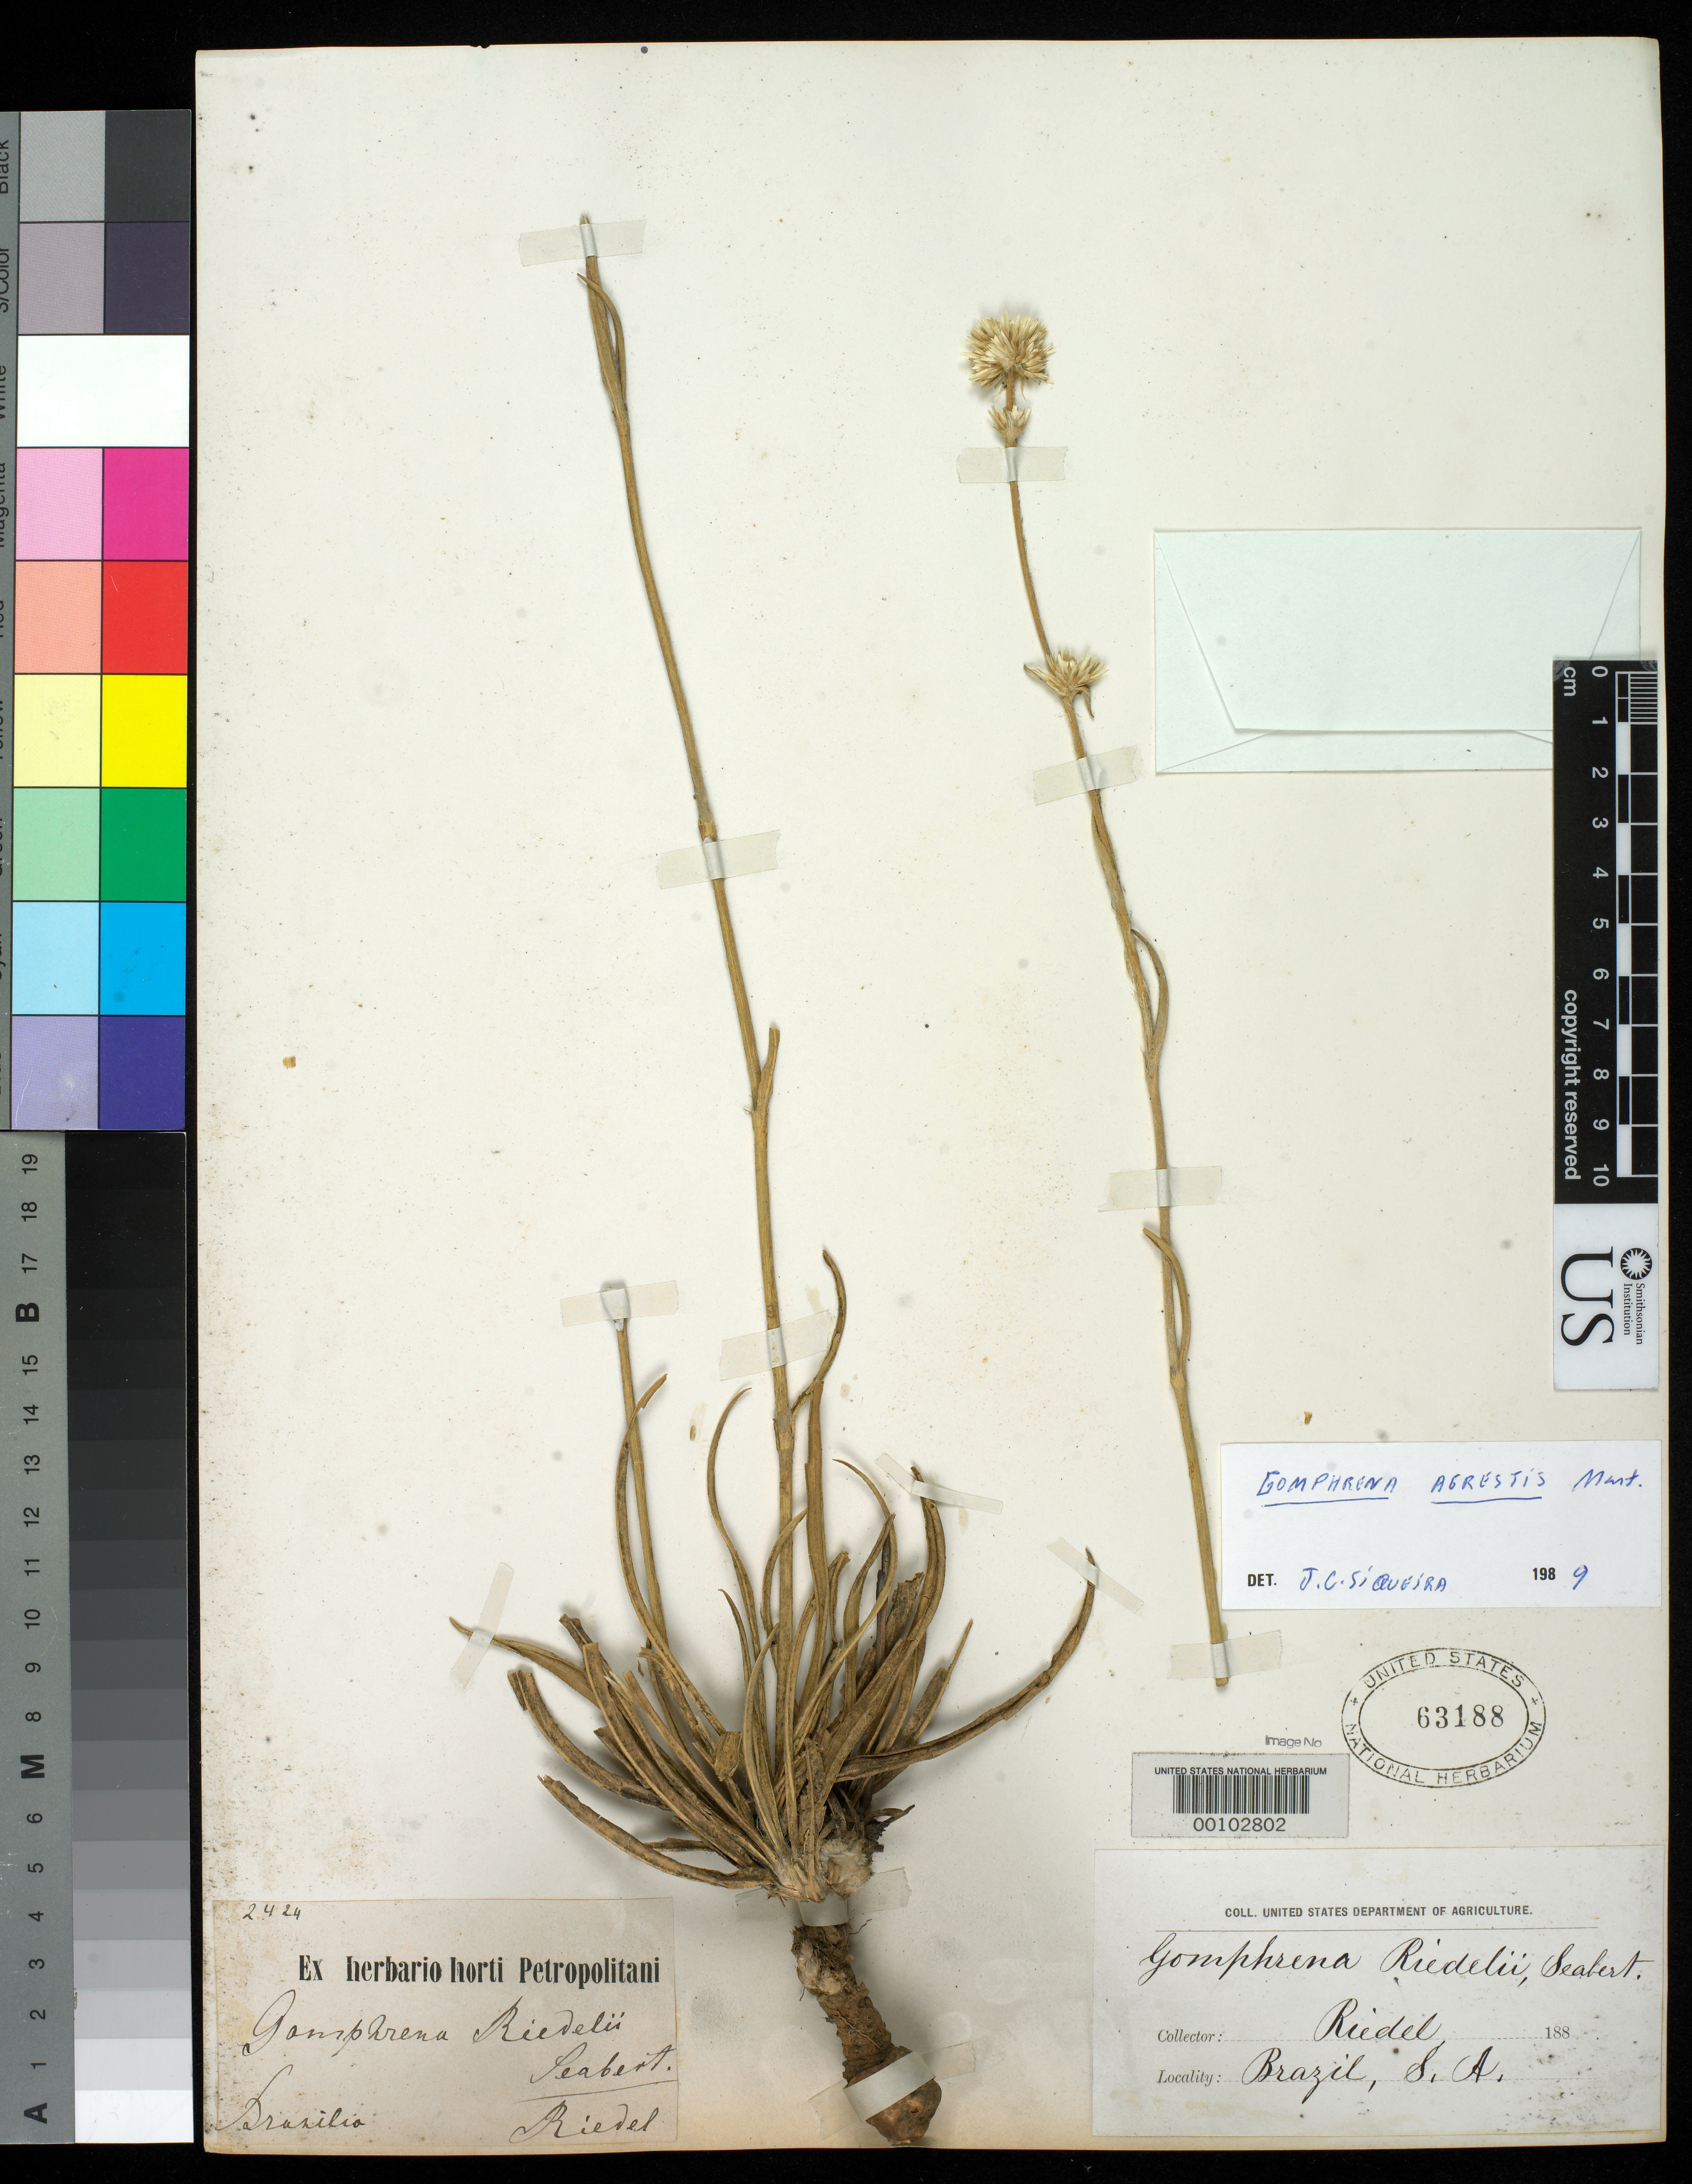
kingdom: Plantae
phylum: Tracheophyta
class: Magnoliopsida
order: Caryophyllales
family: Amaranthaceae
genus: Gomphrena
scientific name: Gomphrena riedelii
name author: Seub. in Mart.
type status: Type Collection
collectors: L. Riedel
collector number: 2424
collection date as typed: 188-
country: Brazil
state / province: Minas Gerais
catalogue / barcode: US 63188